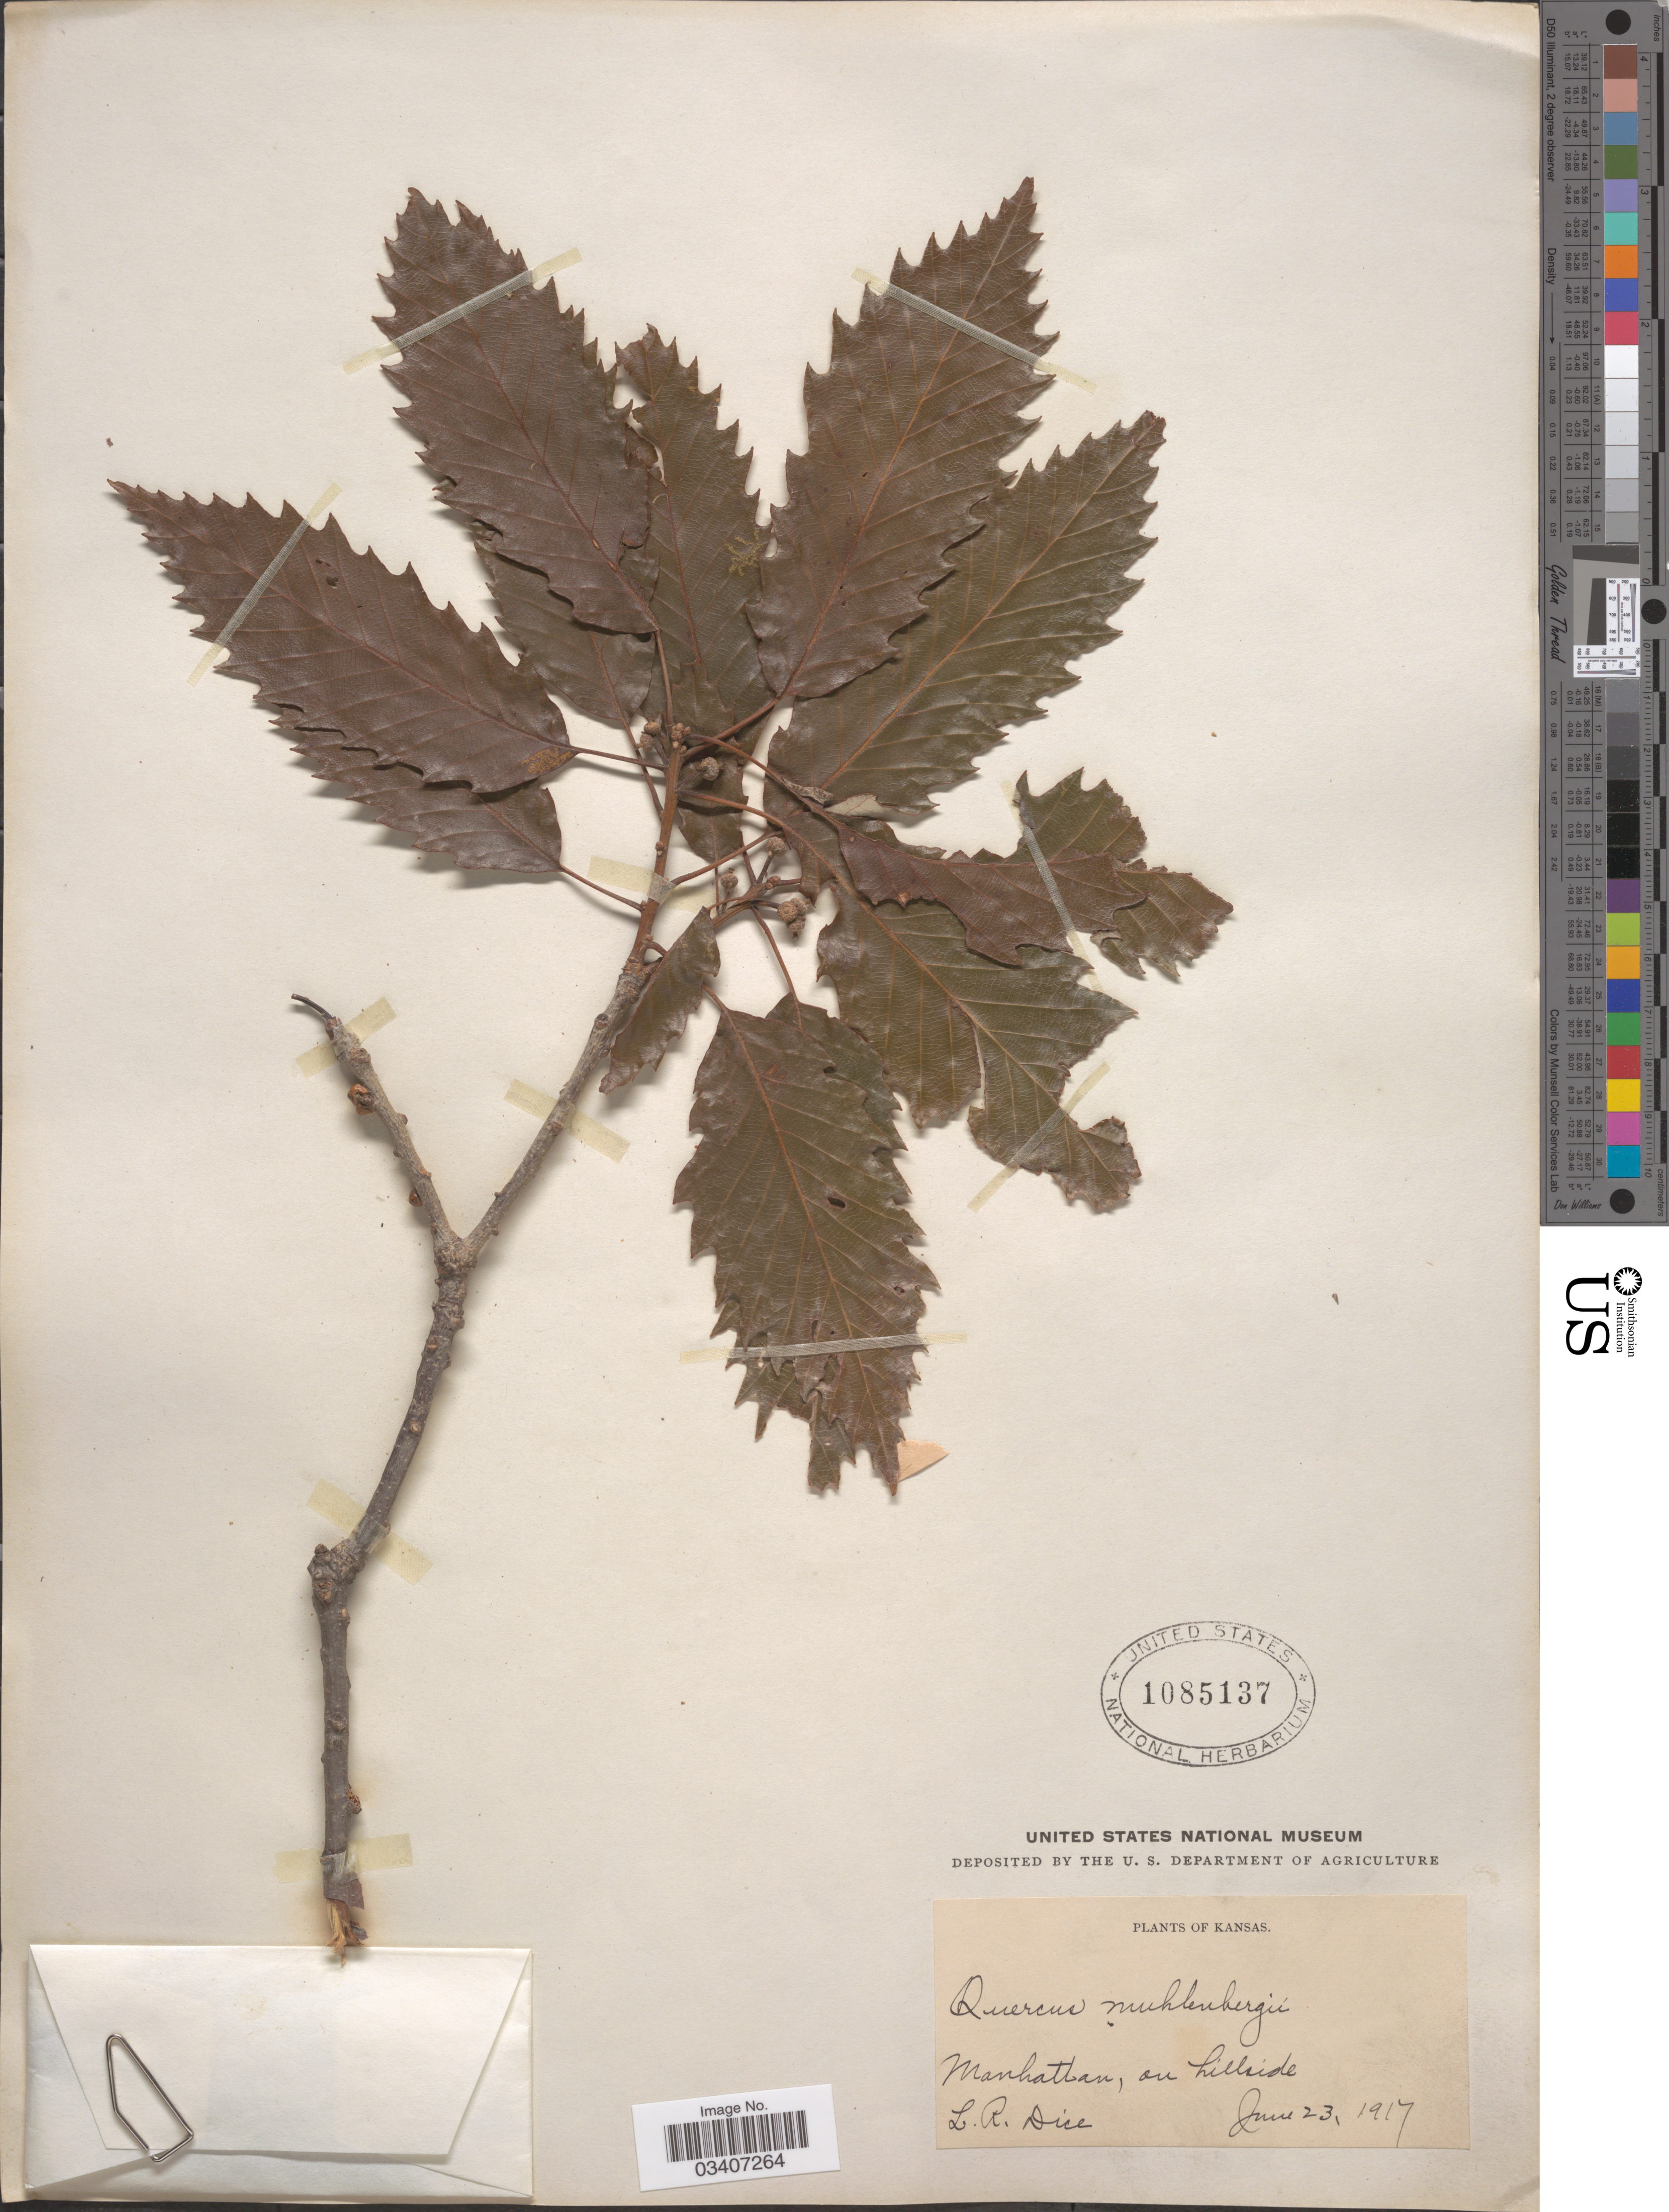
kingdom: Plantae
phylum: Tracheophyta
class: Magnoliopsida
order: Fagales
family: Fagaceae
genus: Quercus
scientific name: Quercus muehlenbergii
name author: Engelm.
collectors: L. Dice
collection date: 1917-06-23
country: United States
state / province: Kansas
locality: Manhattan, on hillside.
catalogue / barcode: US 1085137